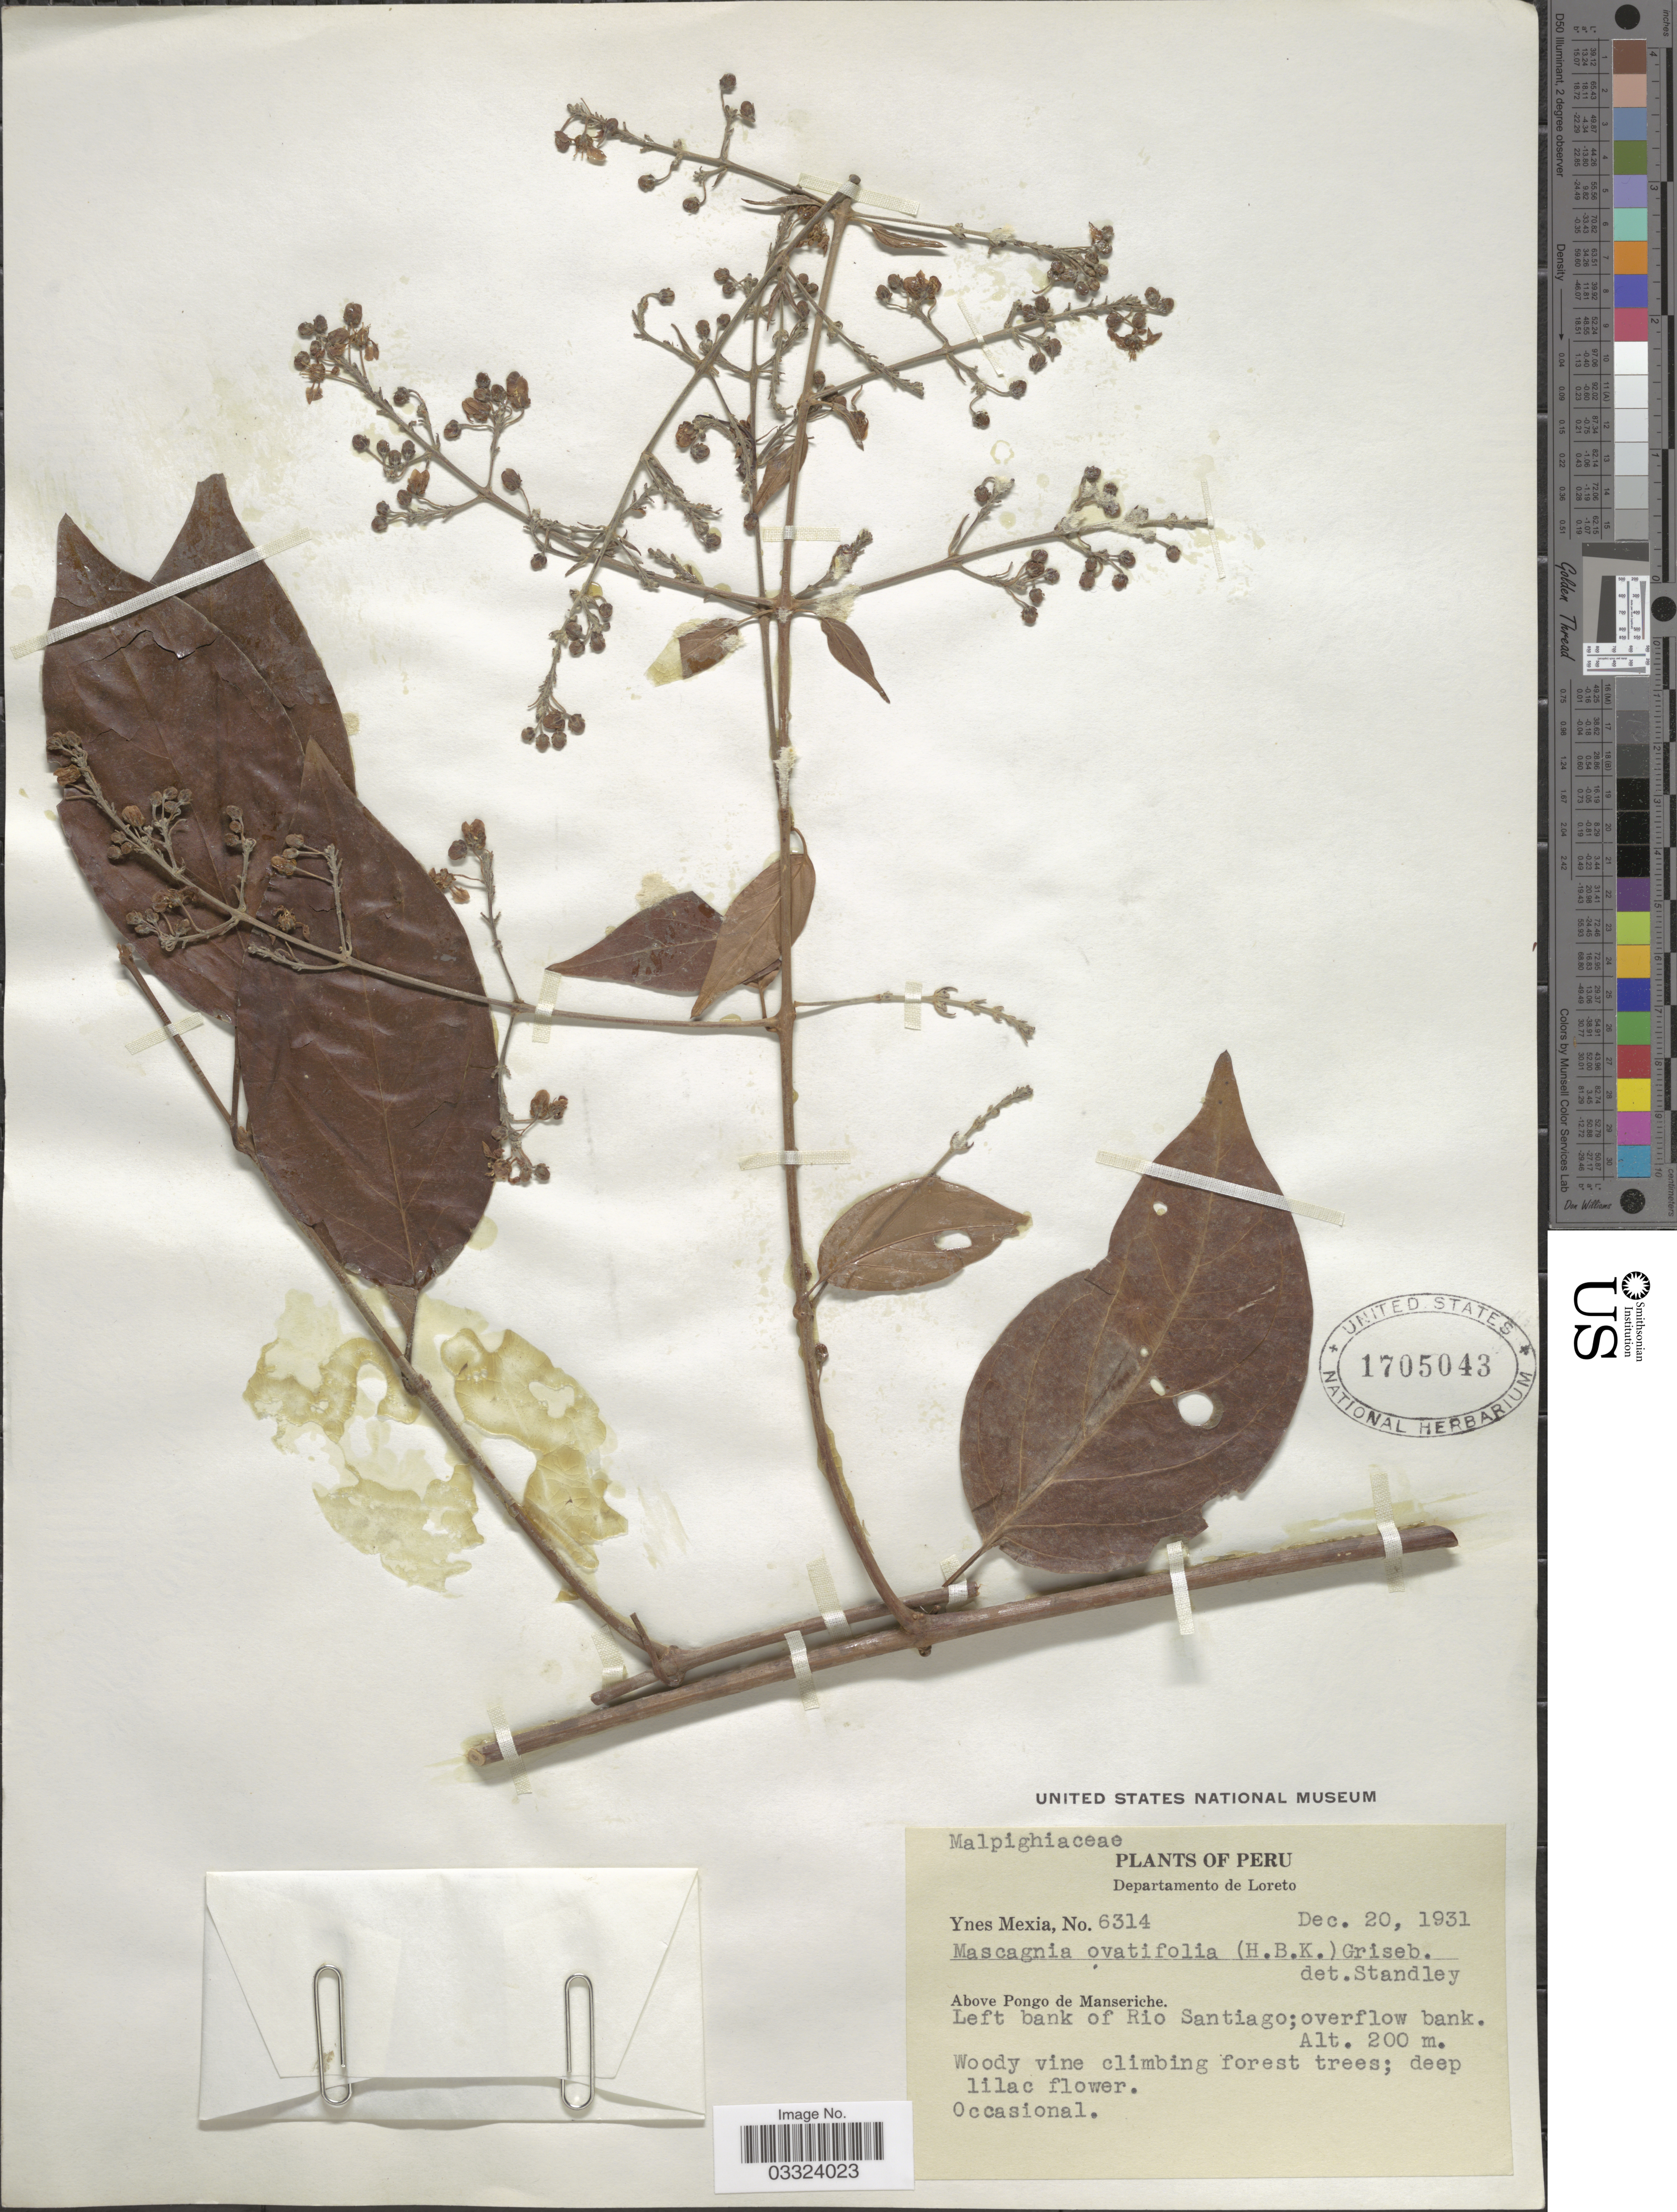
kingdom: Plantae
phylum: Tracheophyta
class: Magnoliopsida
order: Malpighiales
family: Malpighiaceae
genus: Mascagnia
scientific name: Mascagnia ovatifolia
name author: (Kunth) Griseb.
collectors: Y. Mexia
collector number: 6314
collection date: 1931-12-20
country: Peru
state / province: Loreto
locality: Departamento de Loreto, Above Pongo de Manseriche. Left bank of Rio Santia.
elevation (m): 200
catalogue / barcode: US 1705043